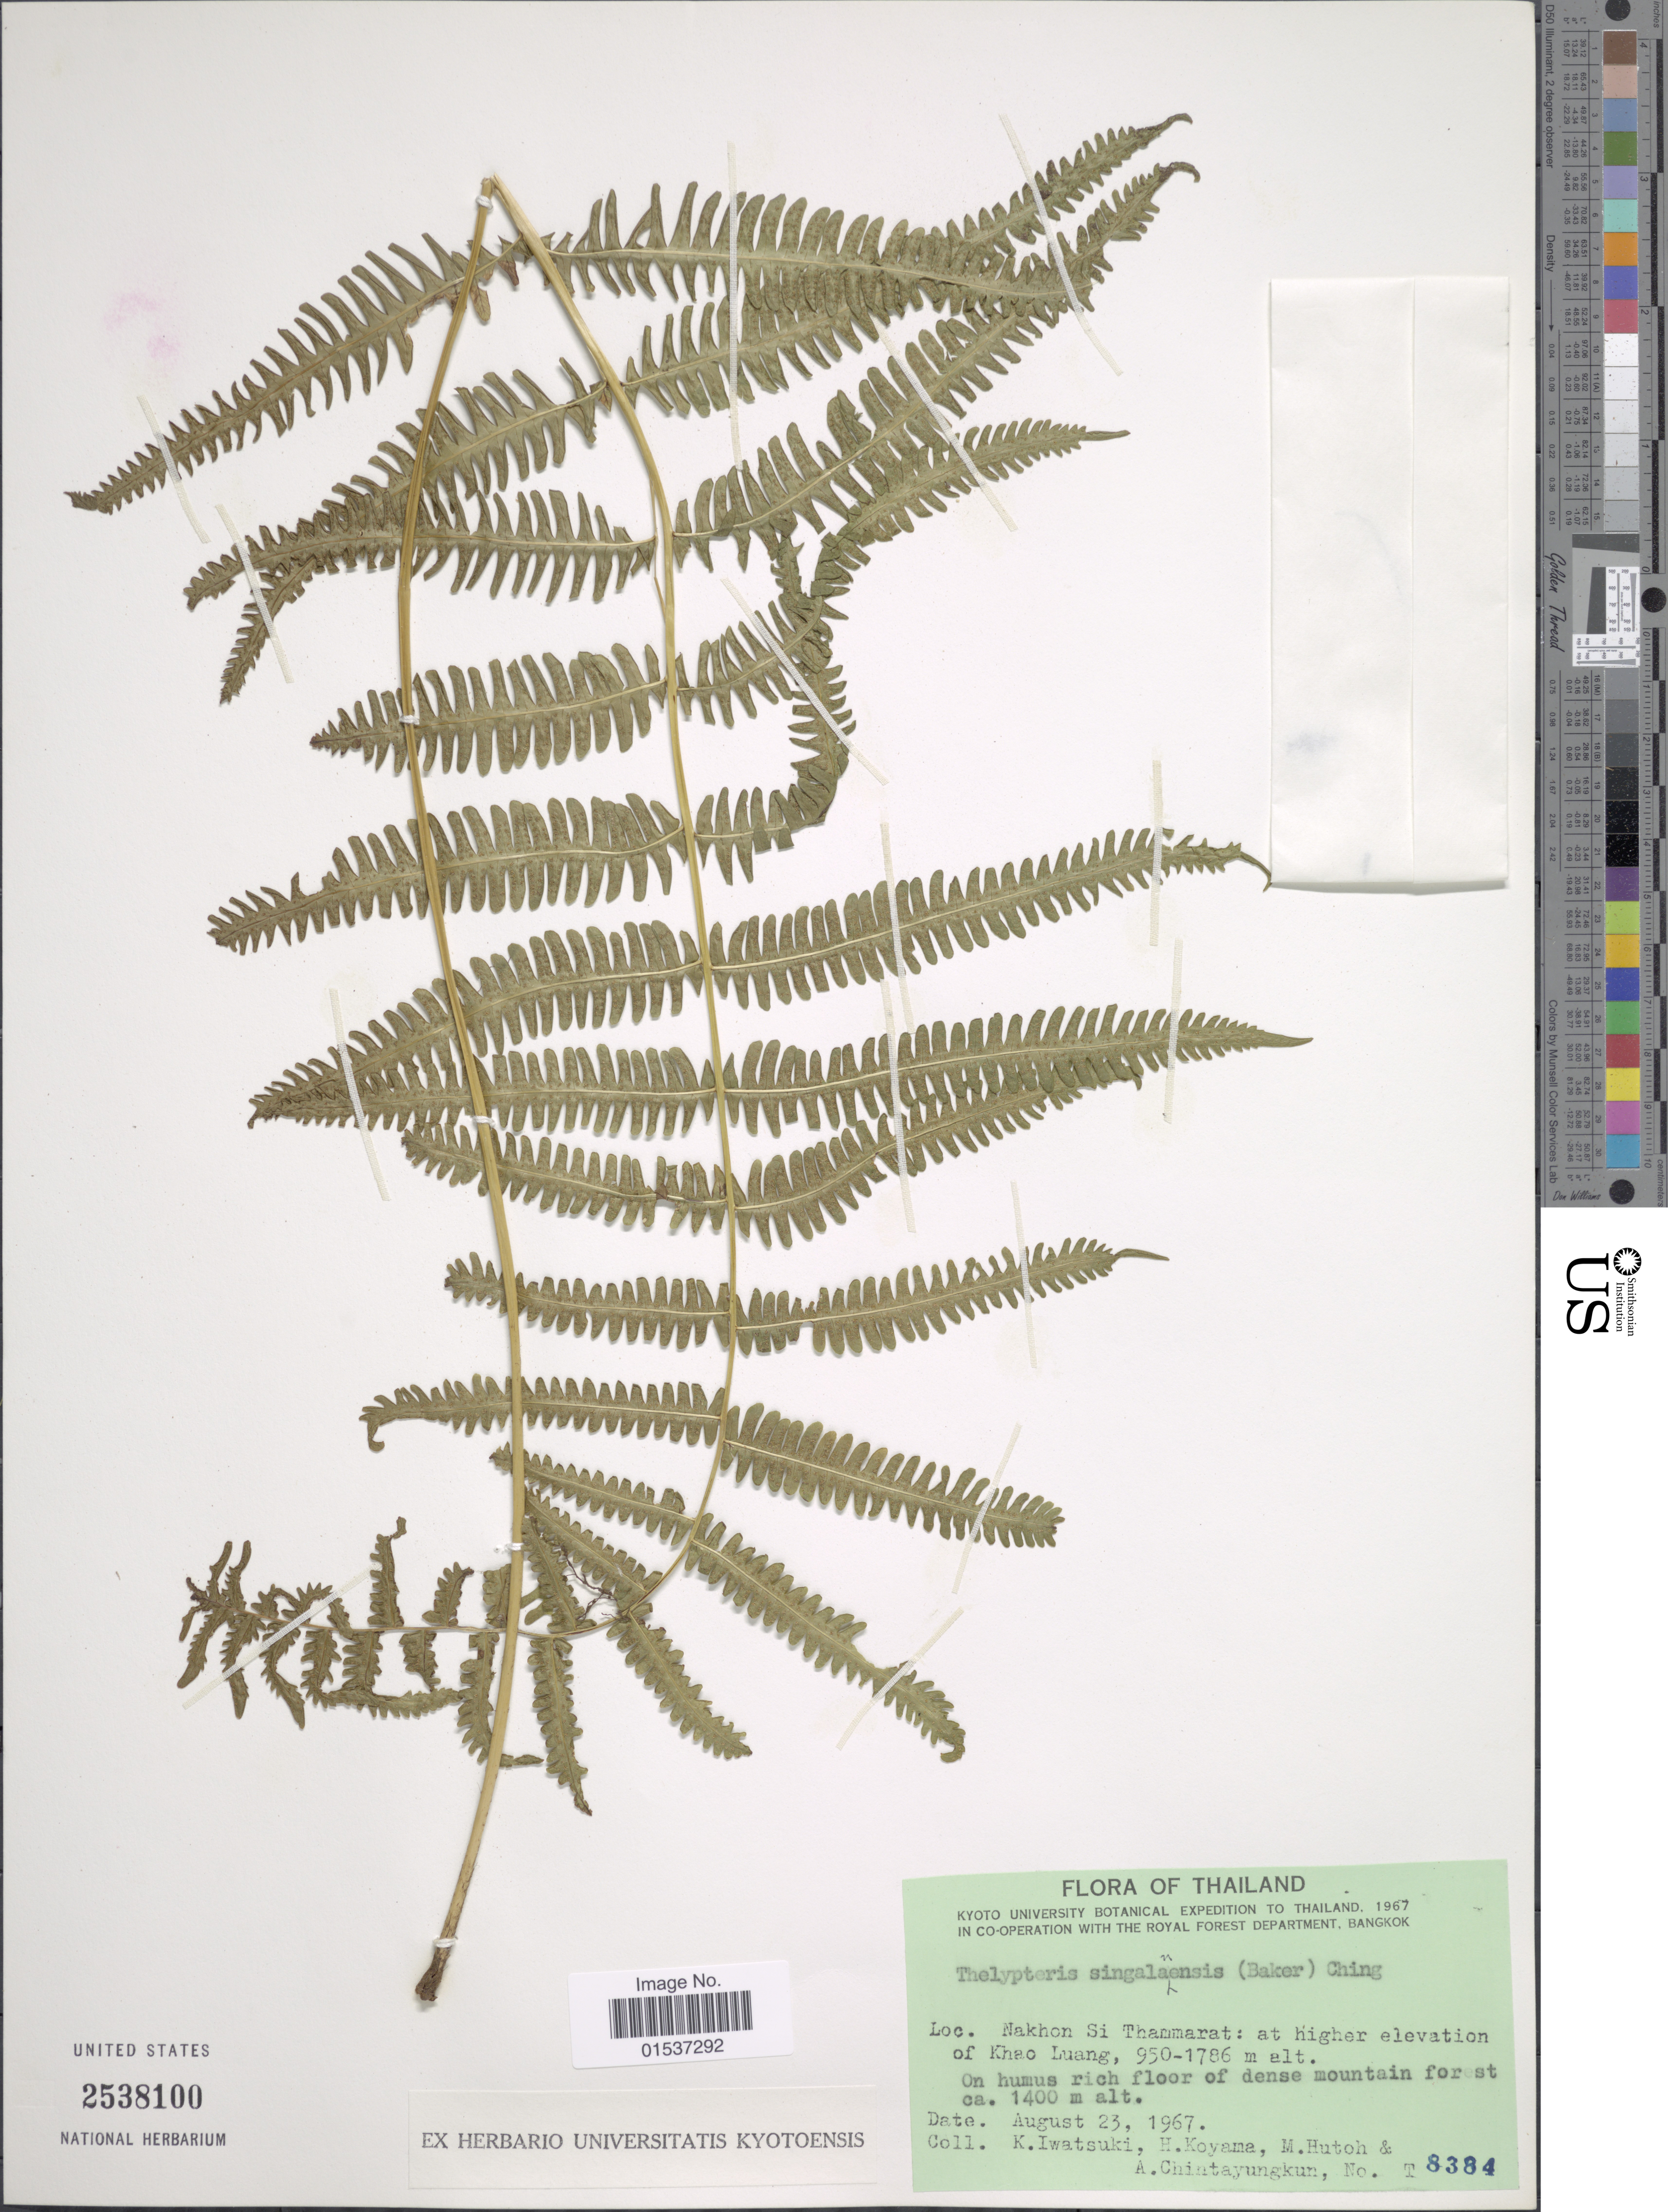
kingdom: Plantae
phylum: Tracheophyta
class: Polypodiopsida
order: Polypodiales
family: Thelypteridaceae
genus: Metathelypteris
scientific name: Metathelypteris singalanensis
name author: (Baker) Ching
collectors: K. Iwatsuki, H. Koyama, M. Hutoh & A. Chintayungkun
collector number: T8384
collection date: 1967-08-23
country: Thailand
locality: Nakhon Si Thammarat: at Higher elevation of Khao Luang.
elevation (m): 950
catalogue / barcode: US 2538100